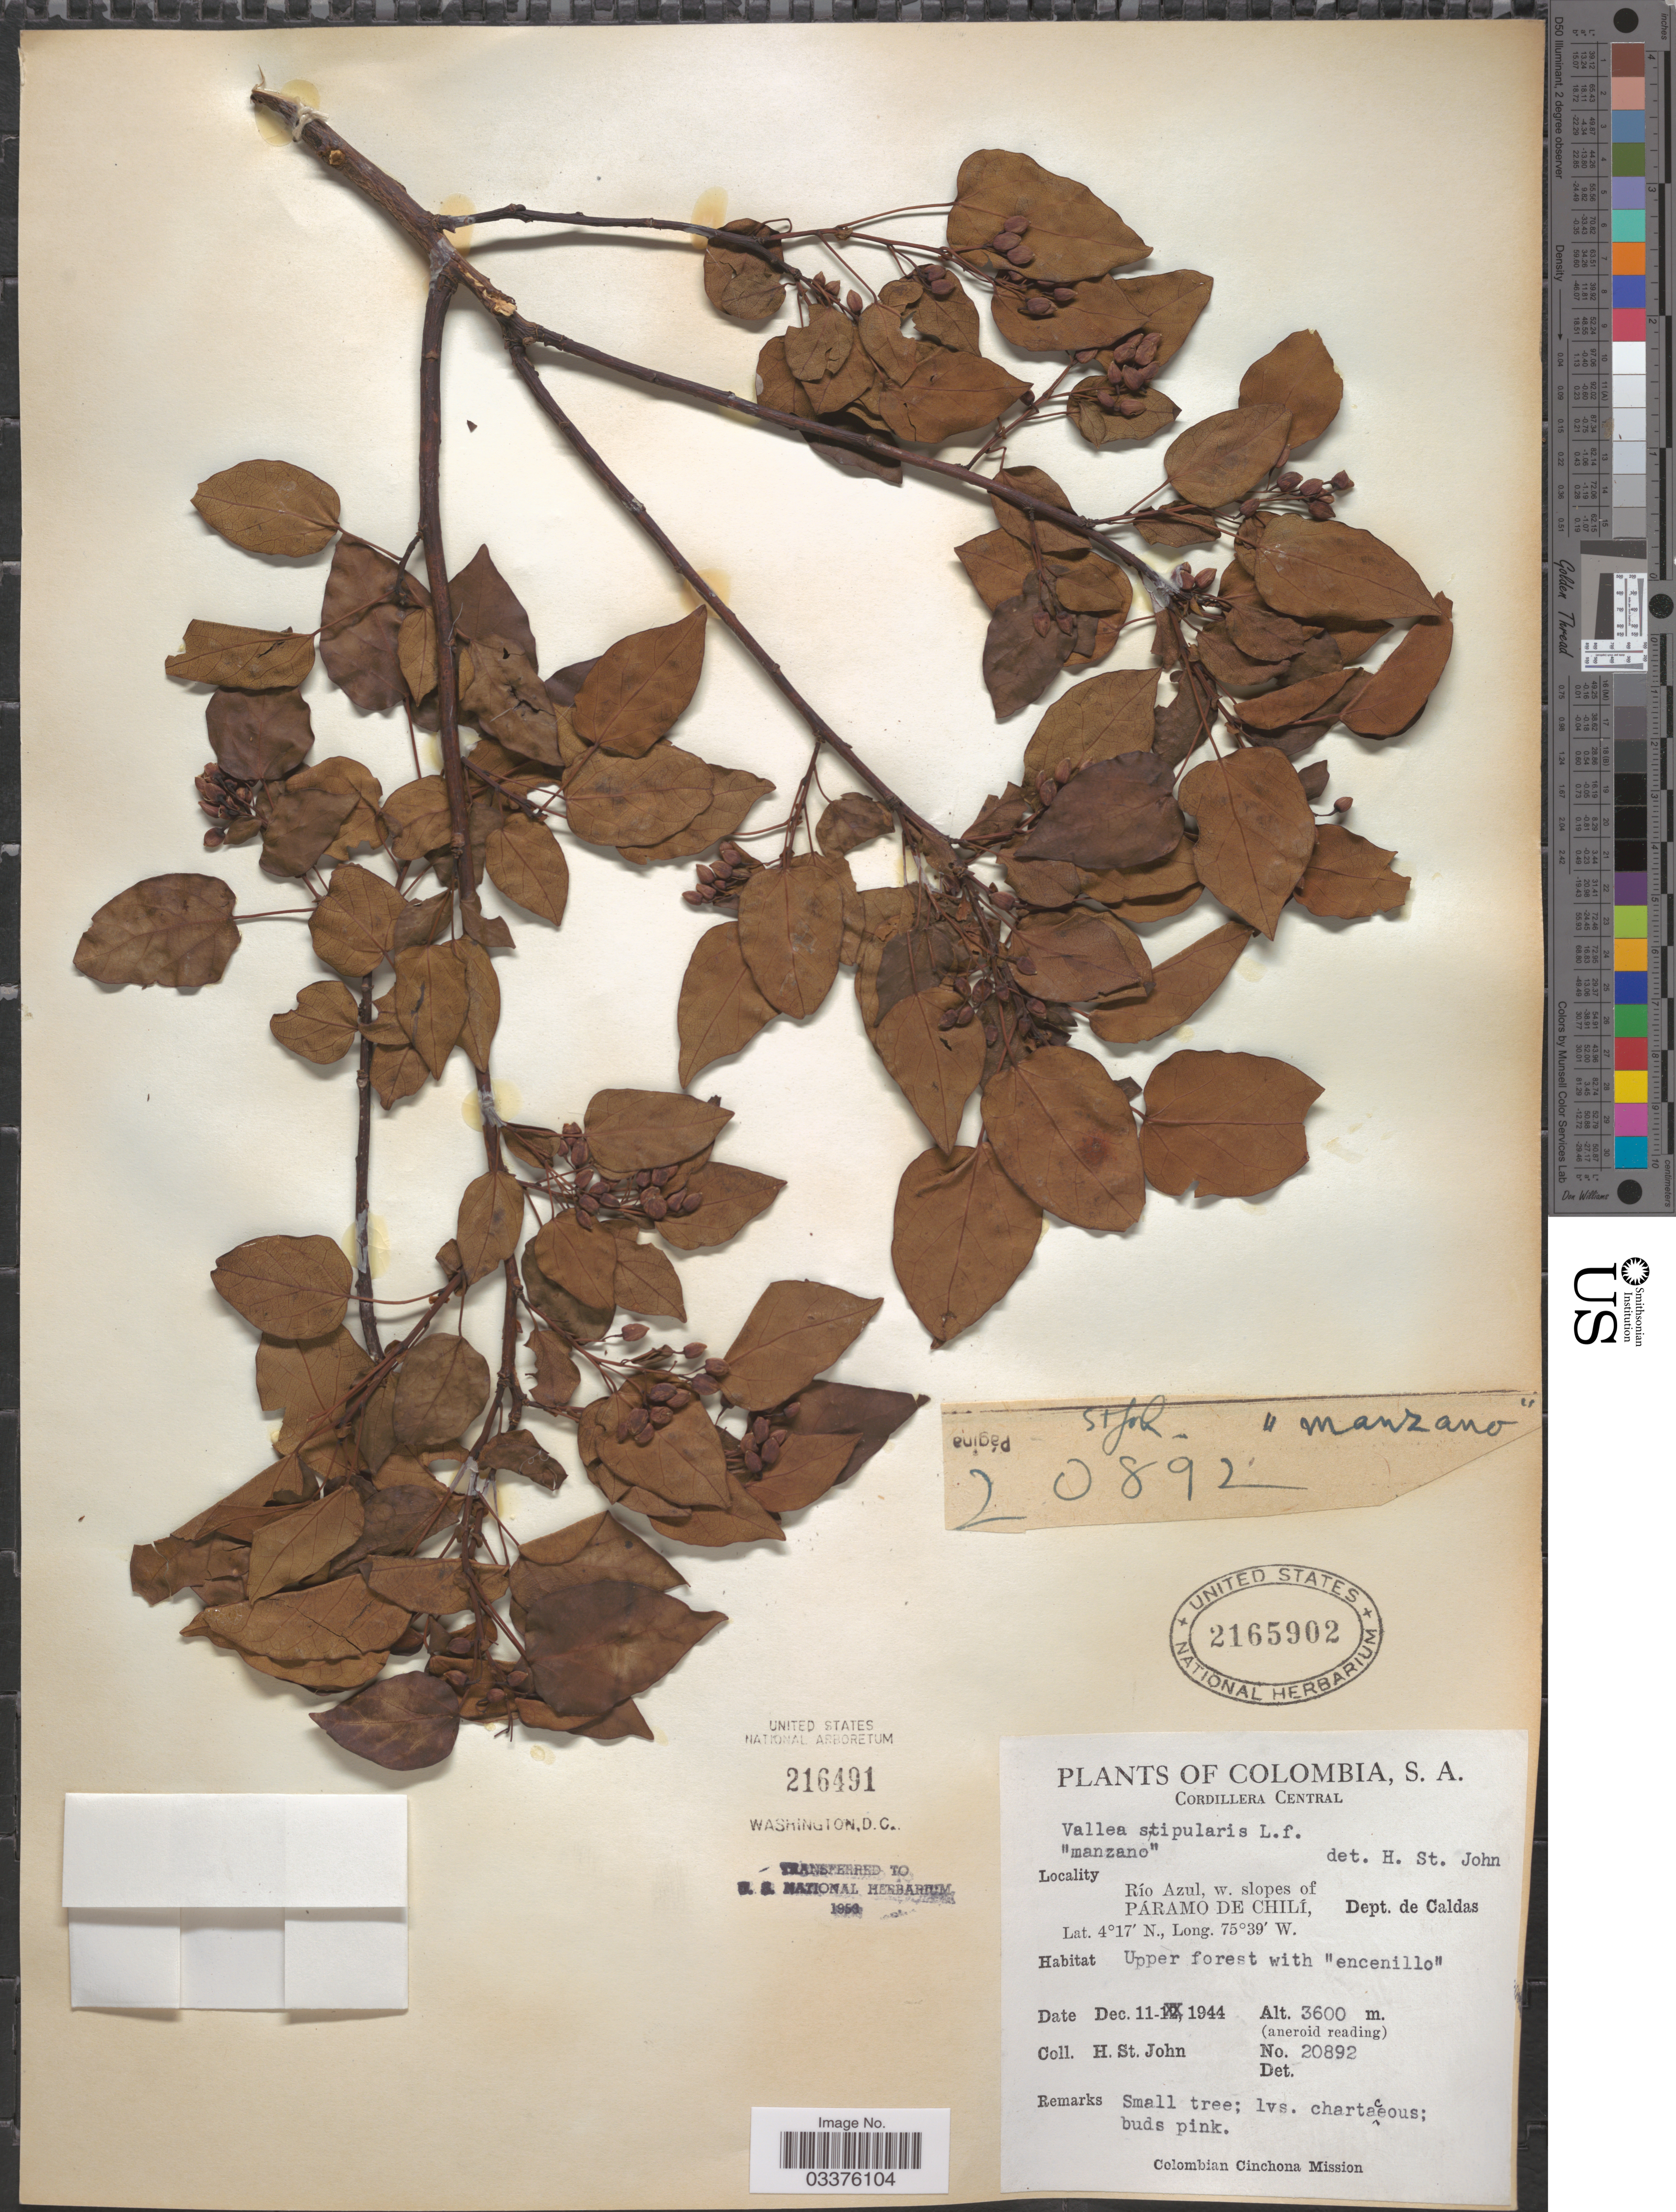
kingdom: Plantae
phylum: Tracheophyta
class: Magnoliopsida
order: Oxalidales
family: Elaeocarpaceae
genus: Vallea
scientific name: Vallea stipularis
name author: L. f.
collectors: H. St. John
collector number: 20892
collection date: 1944-12-11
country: Colombia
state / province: Caldas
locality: Cordillera Central, Río Azul, w. slopes of Páramo de Chilí, Dept. de Caldas.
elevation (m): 3600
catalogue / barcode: US 2165902